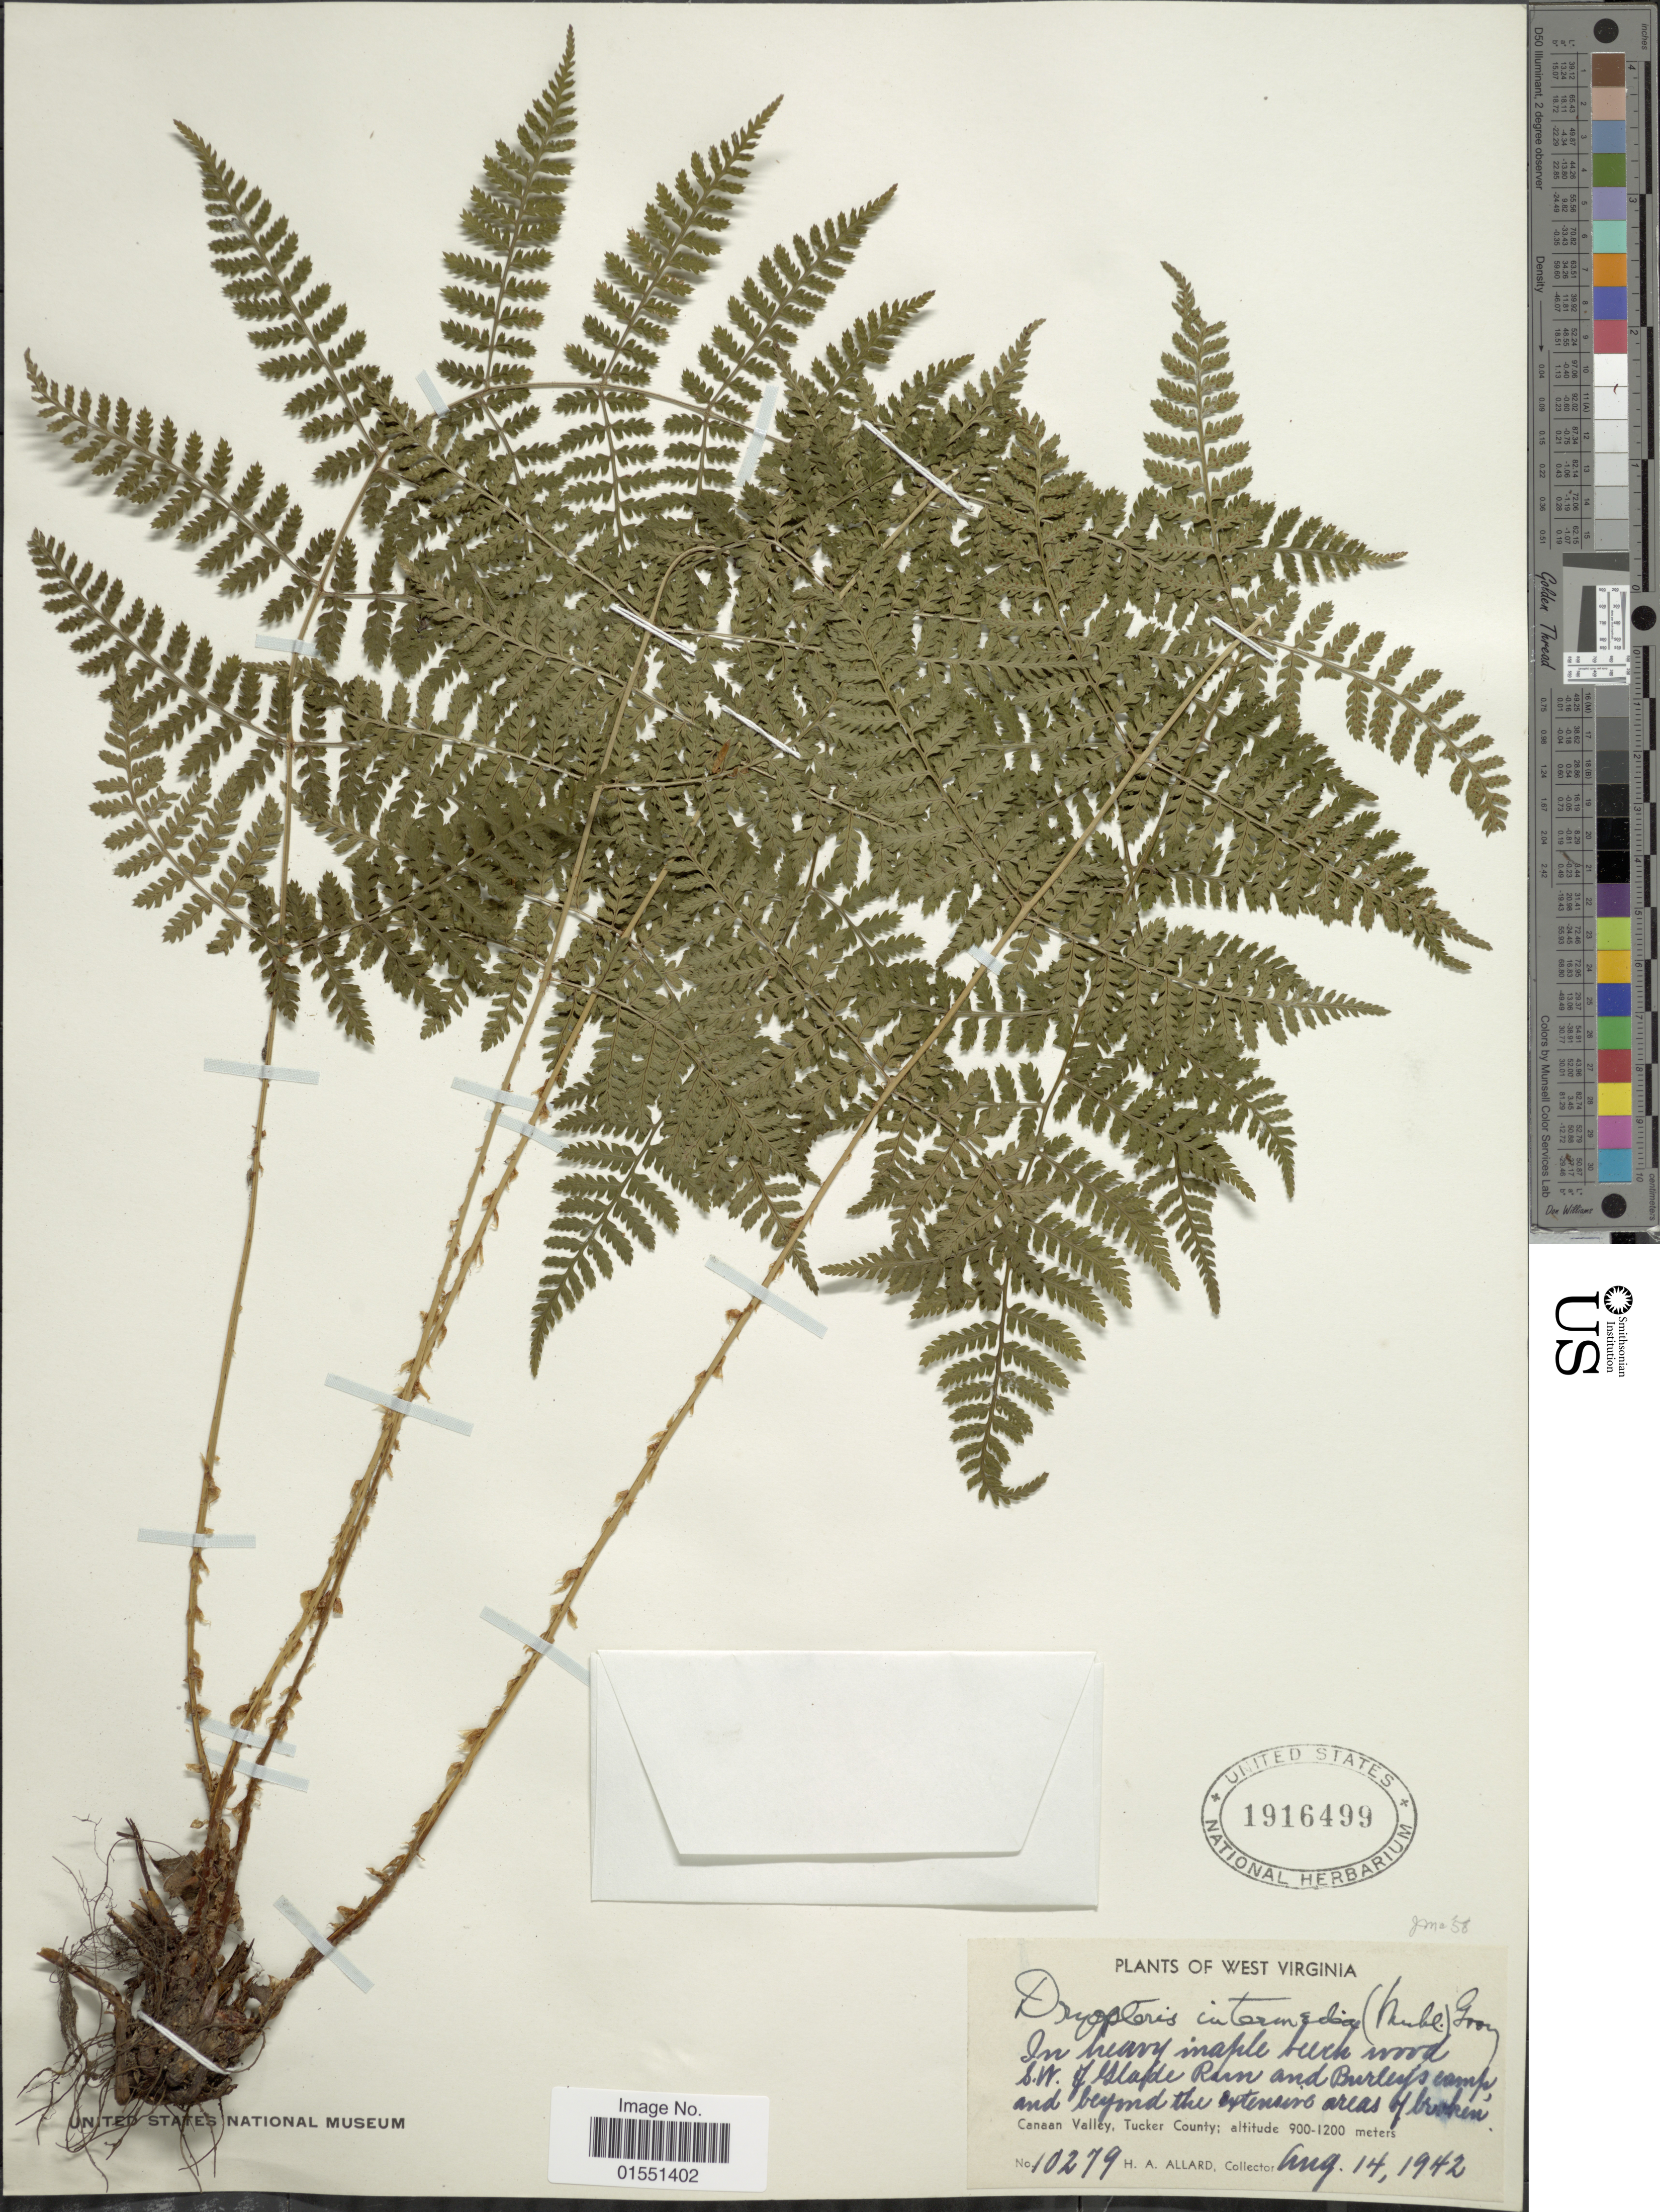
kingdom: Plantae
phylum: Tracheophyta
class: Polypodiopsida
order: Polypodiales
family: Dryopteridaceae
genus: Dryopteris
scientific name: Dryopteris intermedia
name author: (Muhl.) A. Gray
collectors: H. A. Allard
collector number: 10279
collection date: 1942-08-14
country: United States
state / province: West Virginia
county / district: Tucker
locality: S.W. of Glade Run and Burley's camp, and beyond the extensive areas of bracken. Canaan Valley, Tucker County.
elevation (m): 900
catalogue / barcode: US 1916499